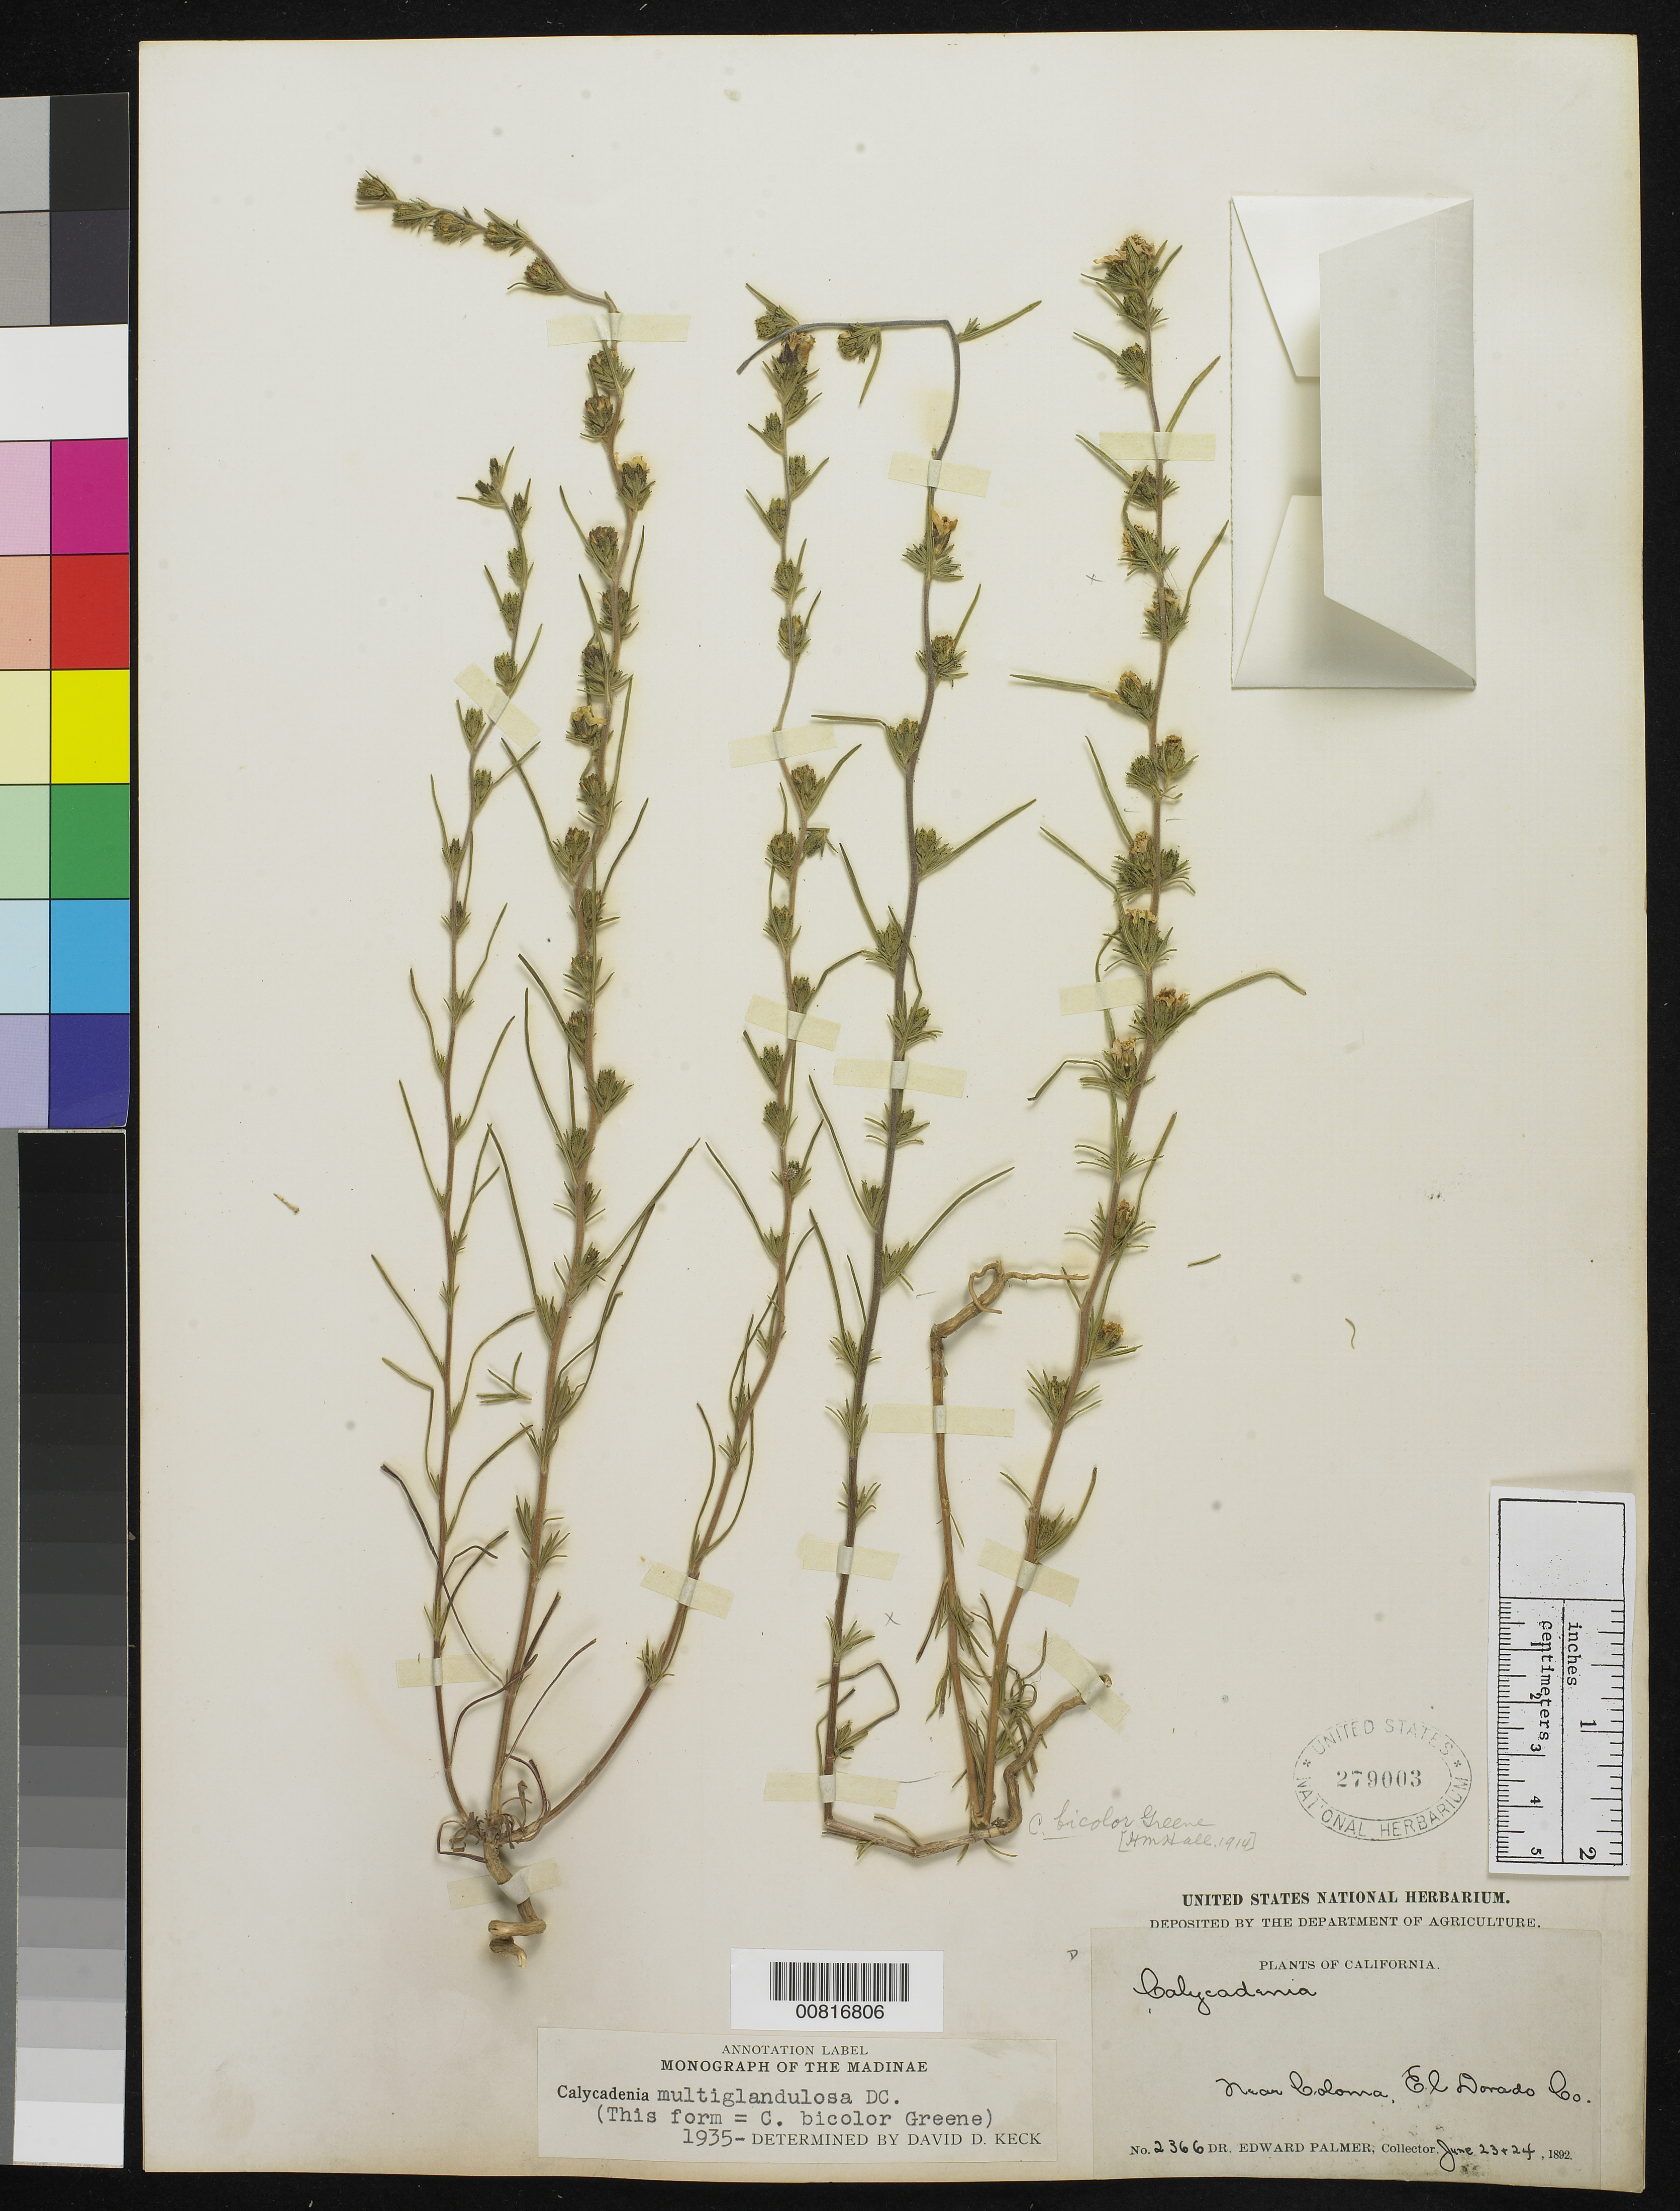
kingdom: Plantae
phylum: Tracheophyta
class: Magnoliopsida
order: Asterales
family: Asteraceae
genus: Calycadenia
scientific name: Calycadenia multiglandulosa subsp. bicolor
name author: (Greene) D.D. Keck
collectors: E. Palmer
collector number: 2366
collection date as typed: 23 Jun 1892 to 24 Jun 1892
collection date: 1892-06-23/1892-06-24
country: United States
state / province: California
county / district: El Dorado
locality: Near Coloma, El Dorado County, California.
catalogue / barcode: US 279003